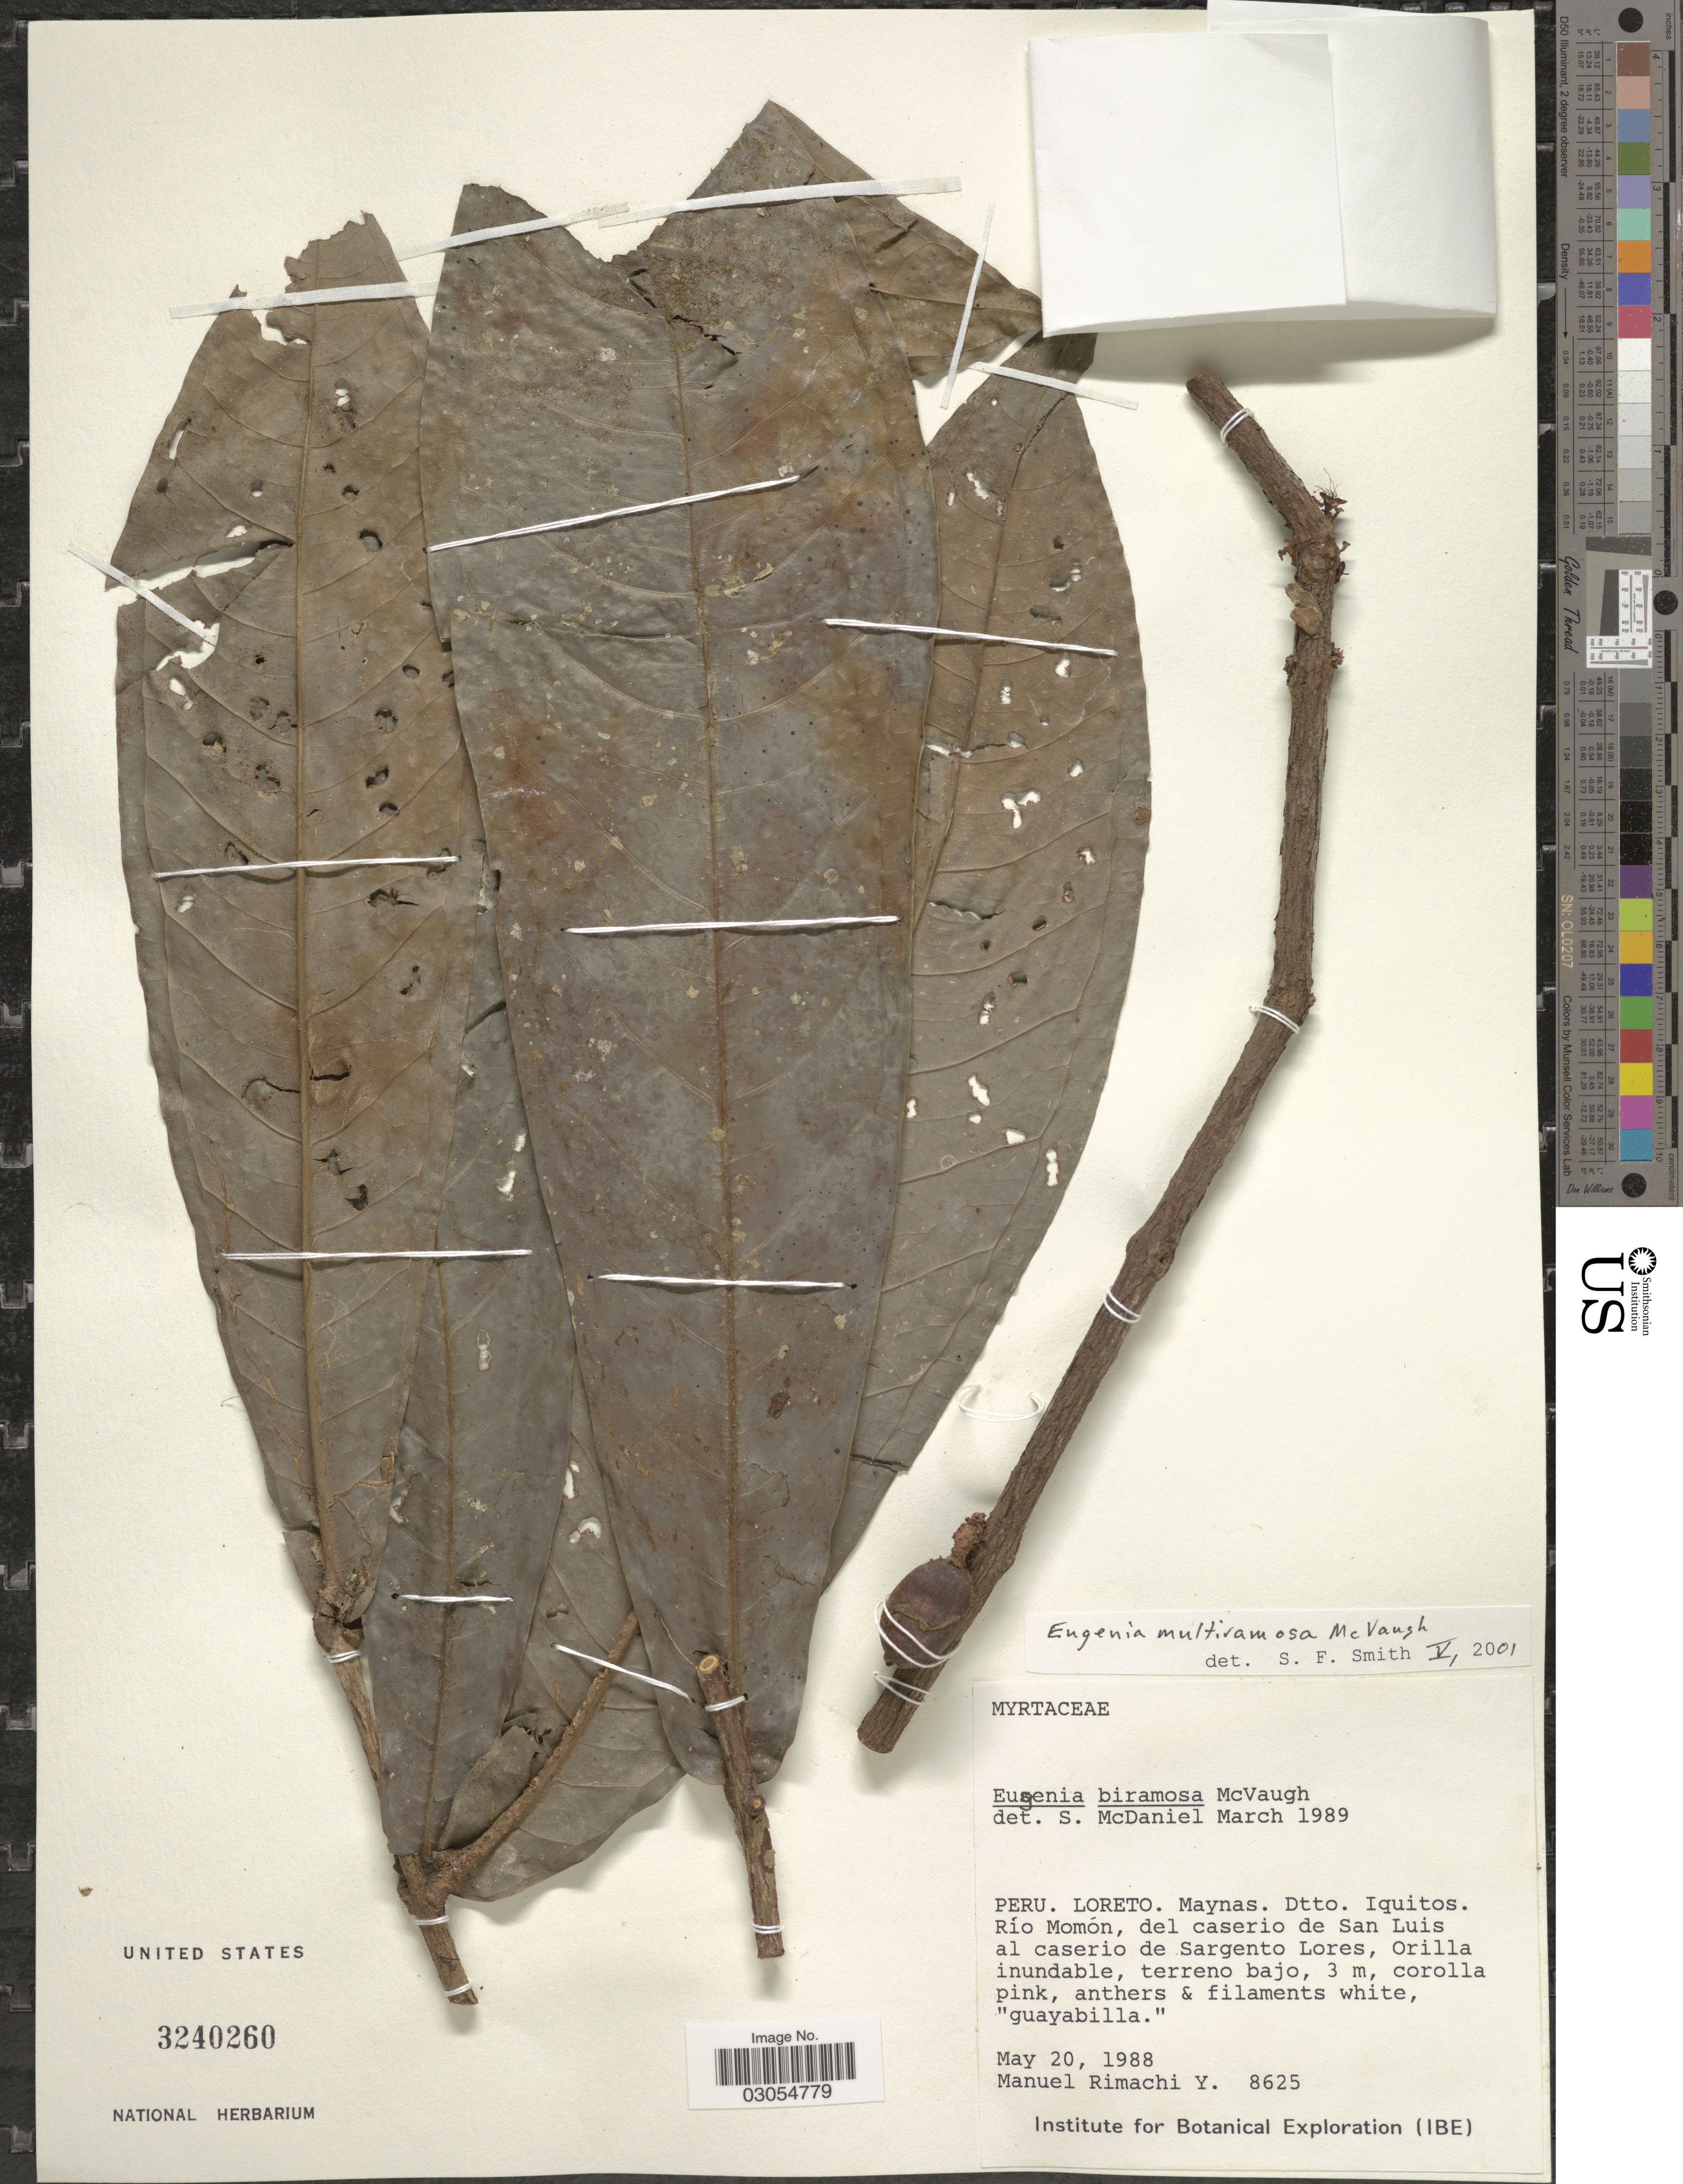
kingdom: Plantae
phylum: Tracheophyta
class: Magnoliopsida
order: Myrtales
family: Myrtaceae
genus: Eugenia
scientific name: Eugenia multirimosa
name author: McVaugh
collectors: M. Rimachi Y.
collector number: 8625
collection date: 1988-05-20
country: Peru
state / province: Loreto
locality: Maynas. Dtto. Iquitos. Río Momón, del caserio de San Luis al caserio de Sargento Lores, Orilla inundable.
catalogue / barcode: US 3240260